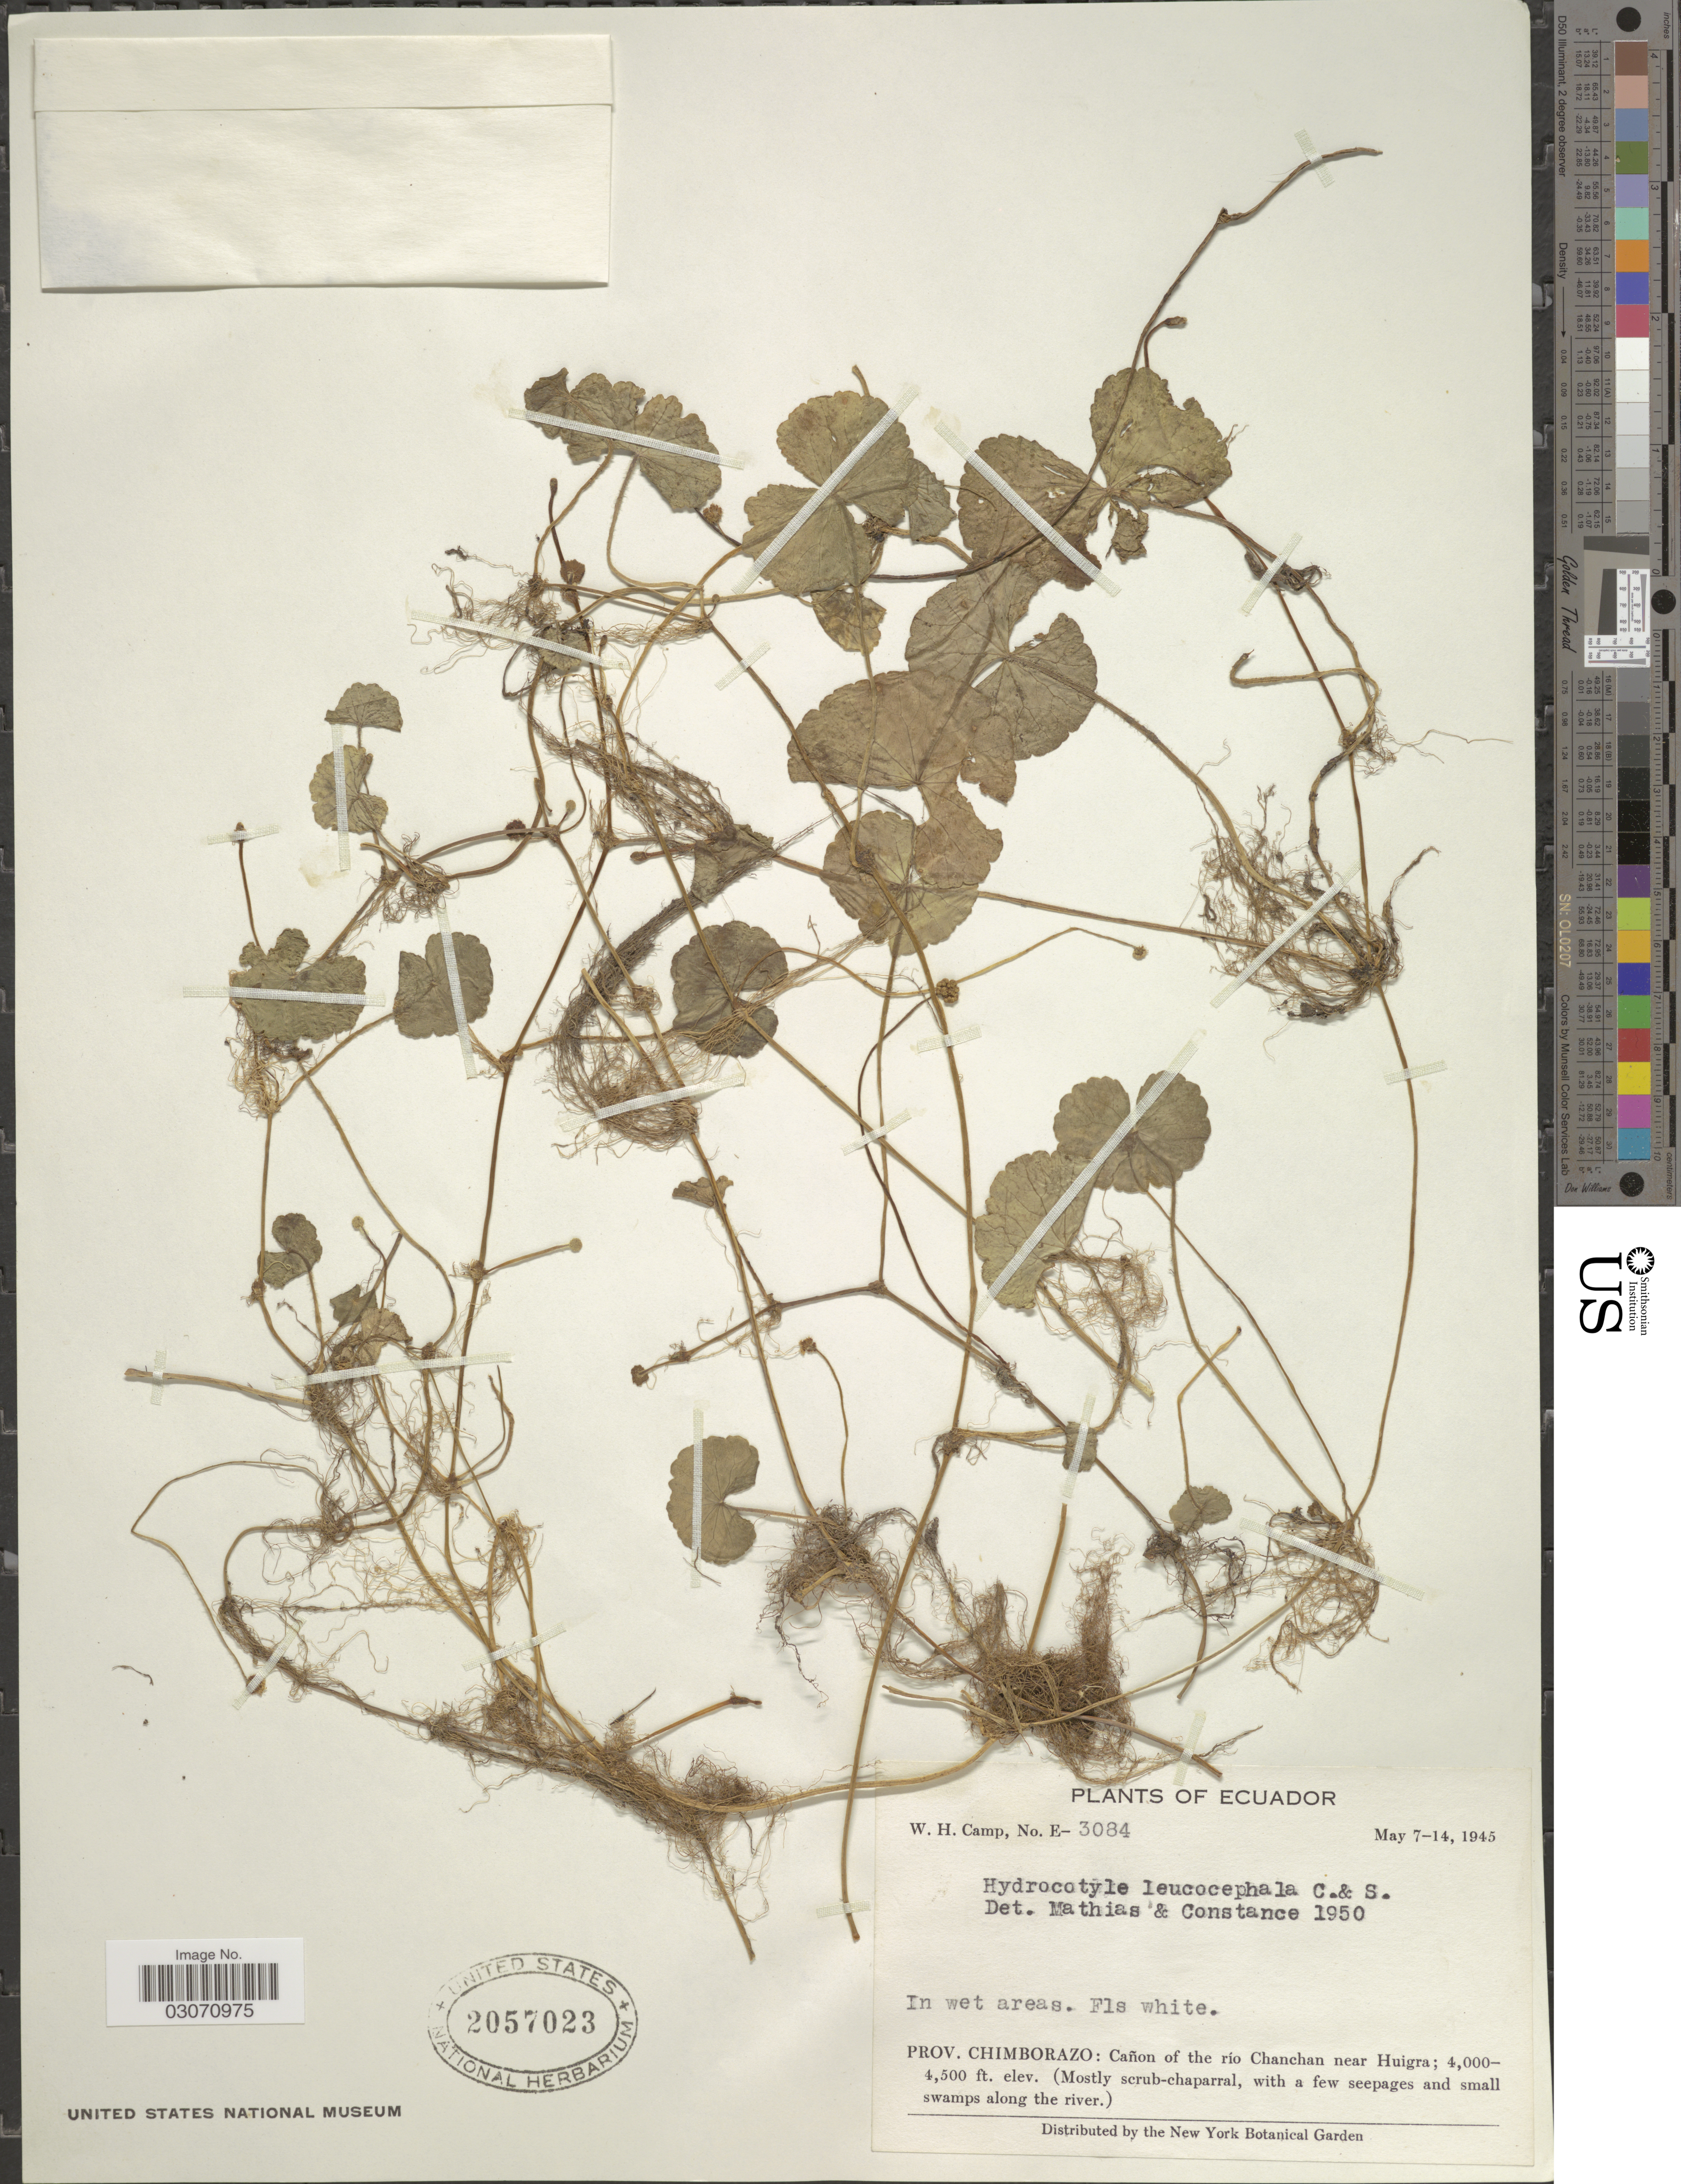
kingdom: Plantae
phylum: Tracheophyta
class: Magnoliopsida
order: Apiales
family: Araliaceae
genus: Hydrocotyle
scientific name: Hydrocotyle leucocephala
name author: Cham. & Schltdl.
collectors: W. H. Camp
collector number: E. 3084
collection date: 1945-05-07/1945-05-14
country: Ecuador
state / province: Chimborazo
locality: Cañon of the río Chanchan near Huigra.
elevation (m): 1219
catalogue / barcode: US 2057023